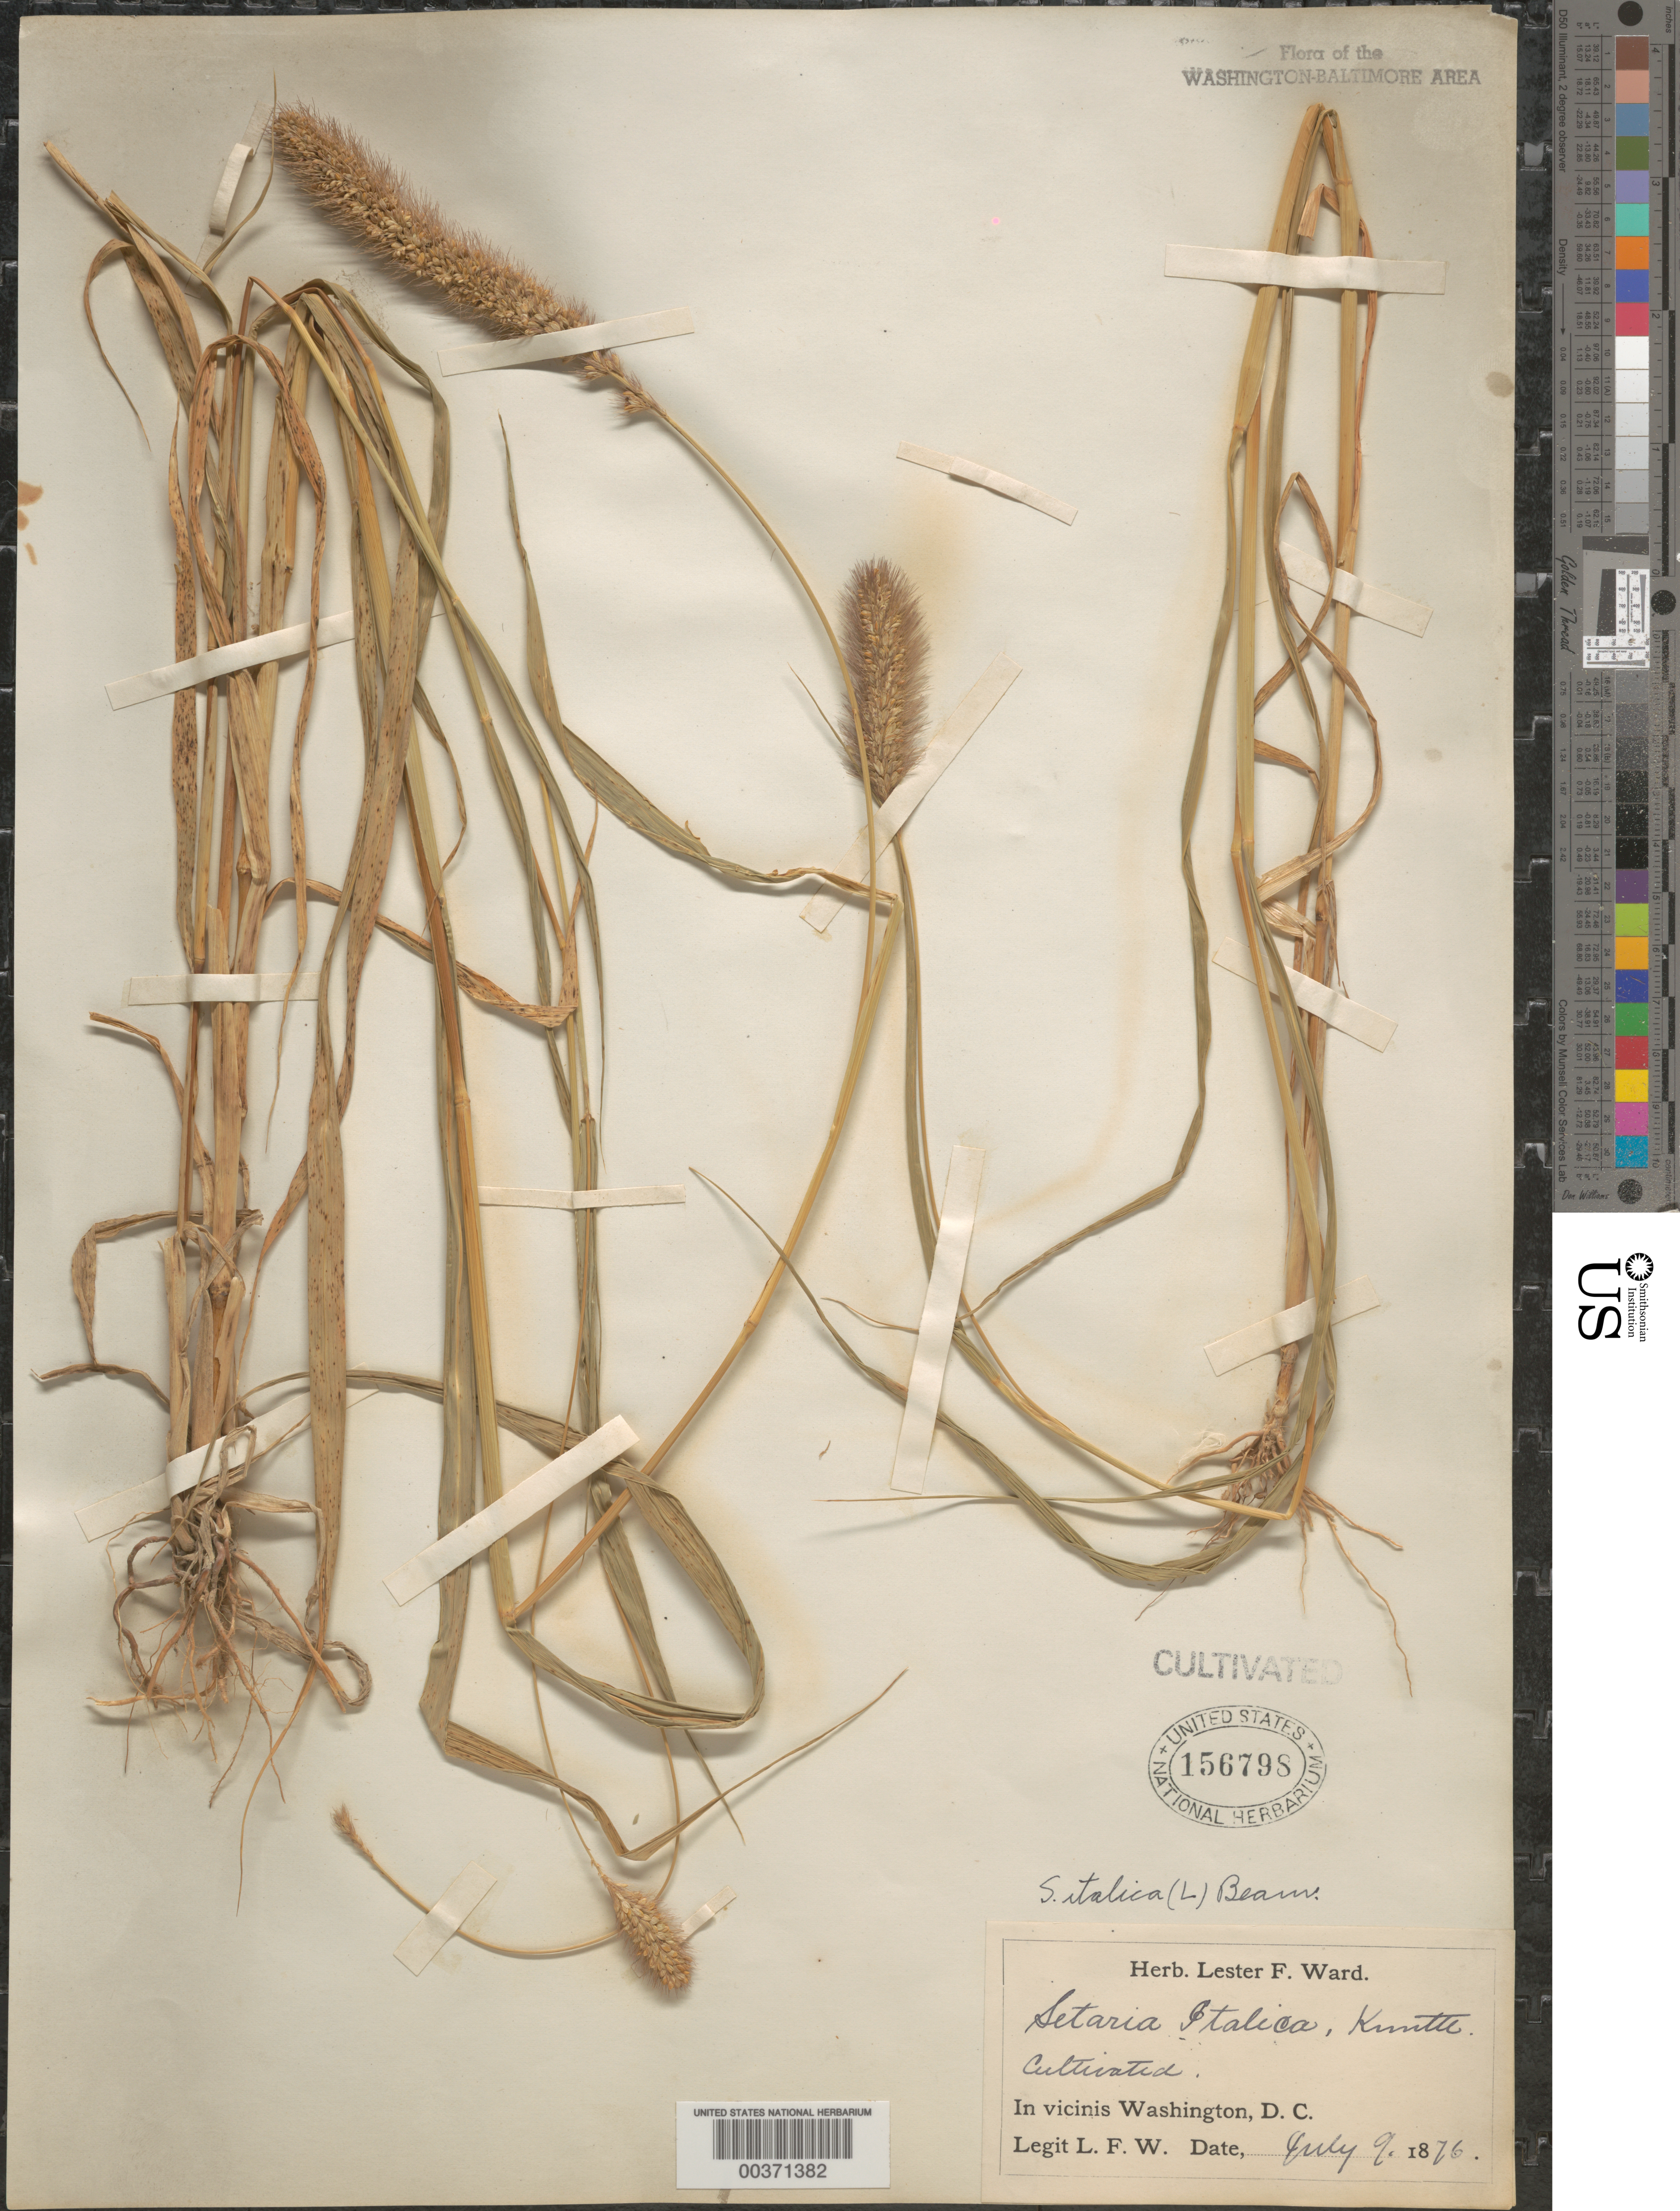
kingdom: Plantae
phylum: Tracheophyta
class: Liliopsida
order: Poales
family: Poaceae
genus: Setaria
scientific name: Setaria italica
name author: (L.) P. Beauv.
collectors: L. F. Ward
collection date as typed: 09 Jul 1876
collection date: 1876-07-09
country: United States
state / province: District of Columbia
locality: Vicinity of Washington, DC.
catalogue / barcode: US 156798